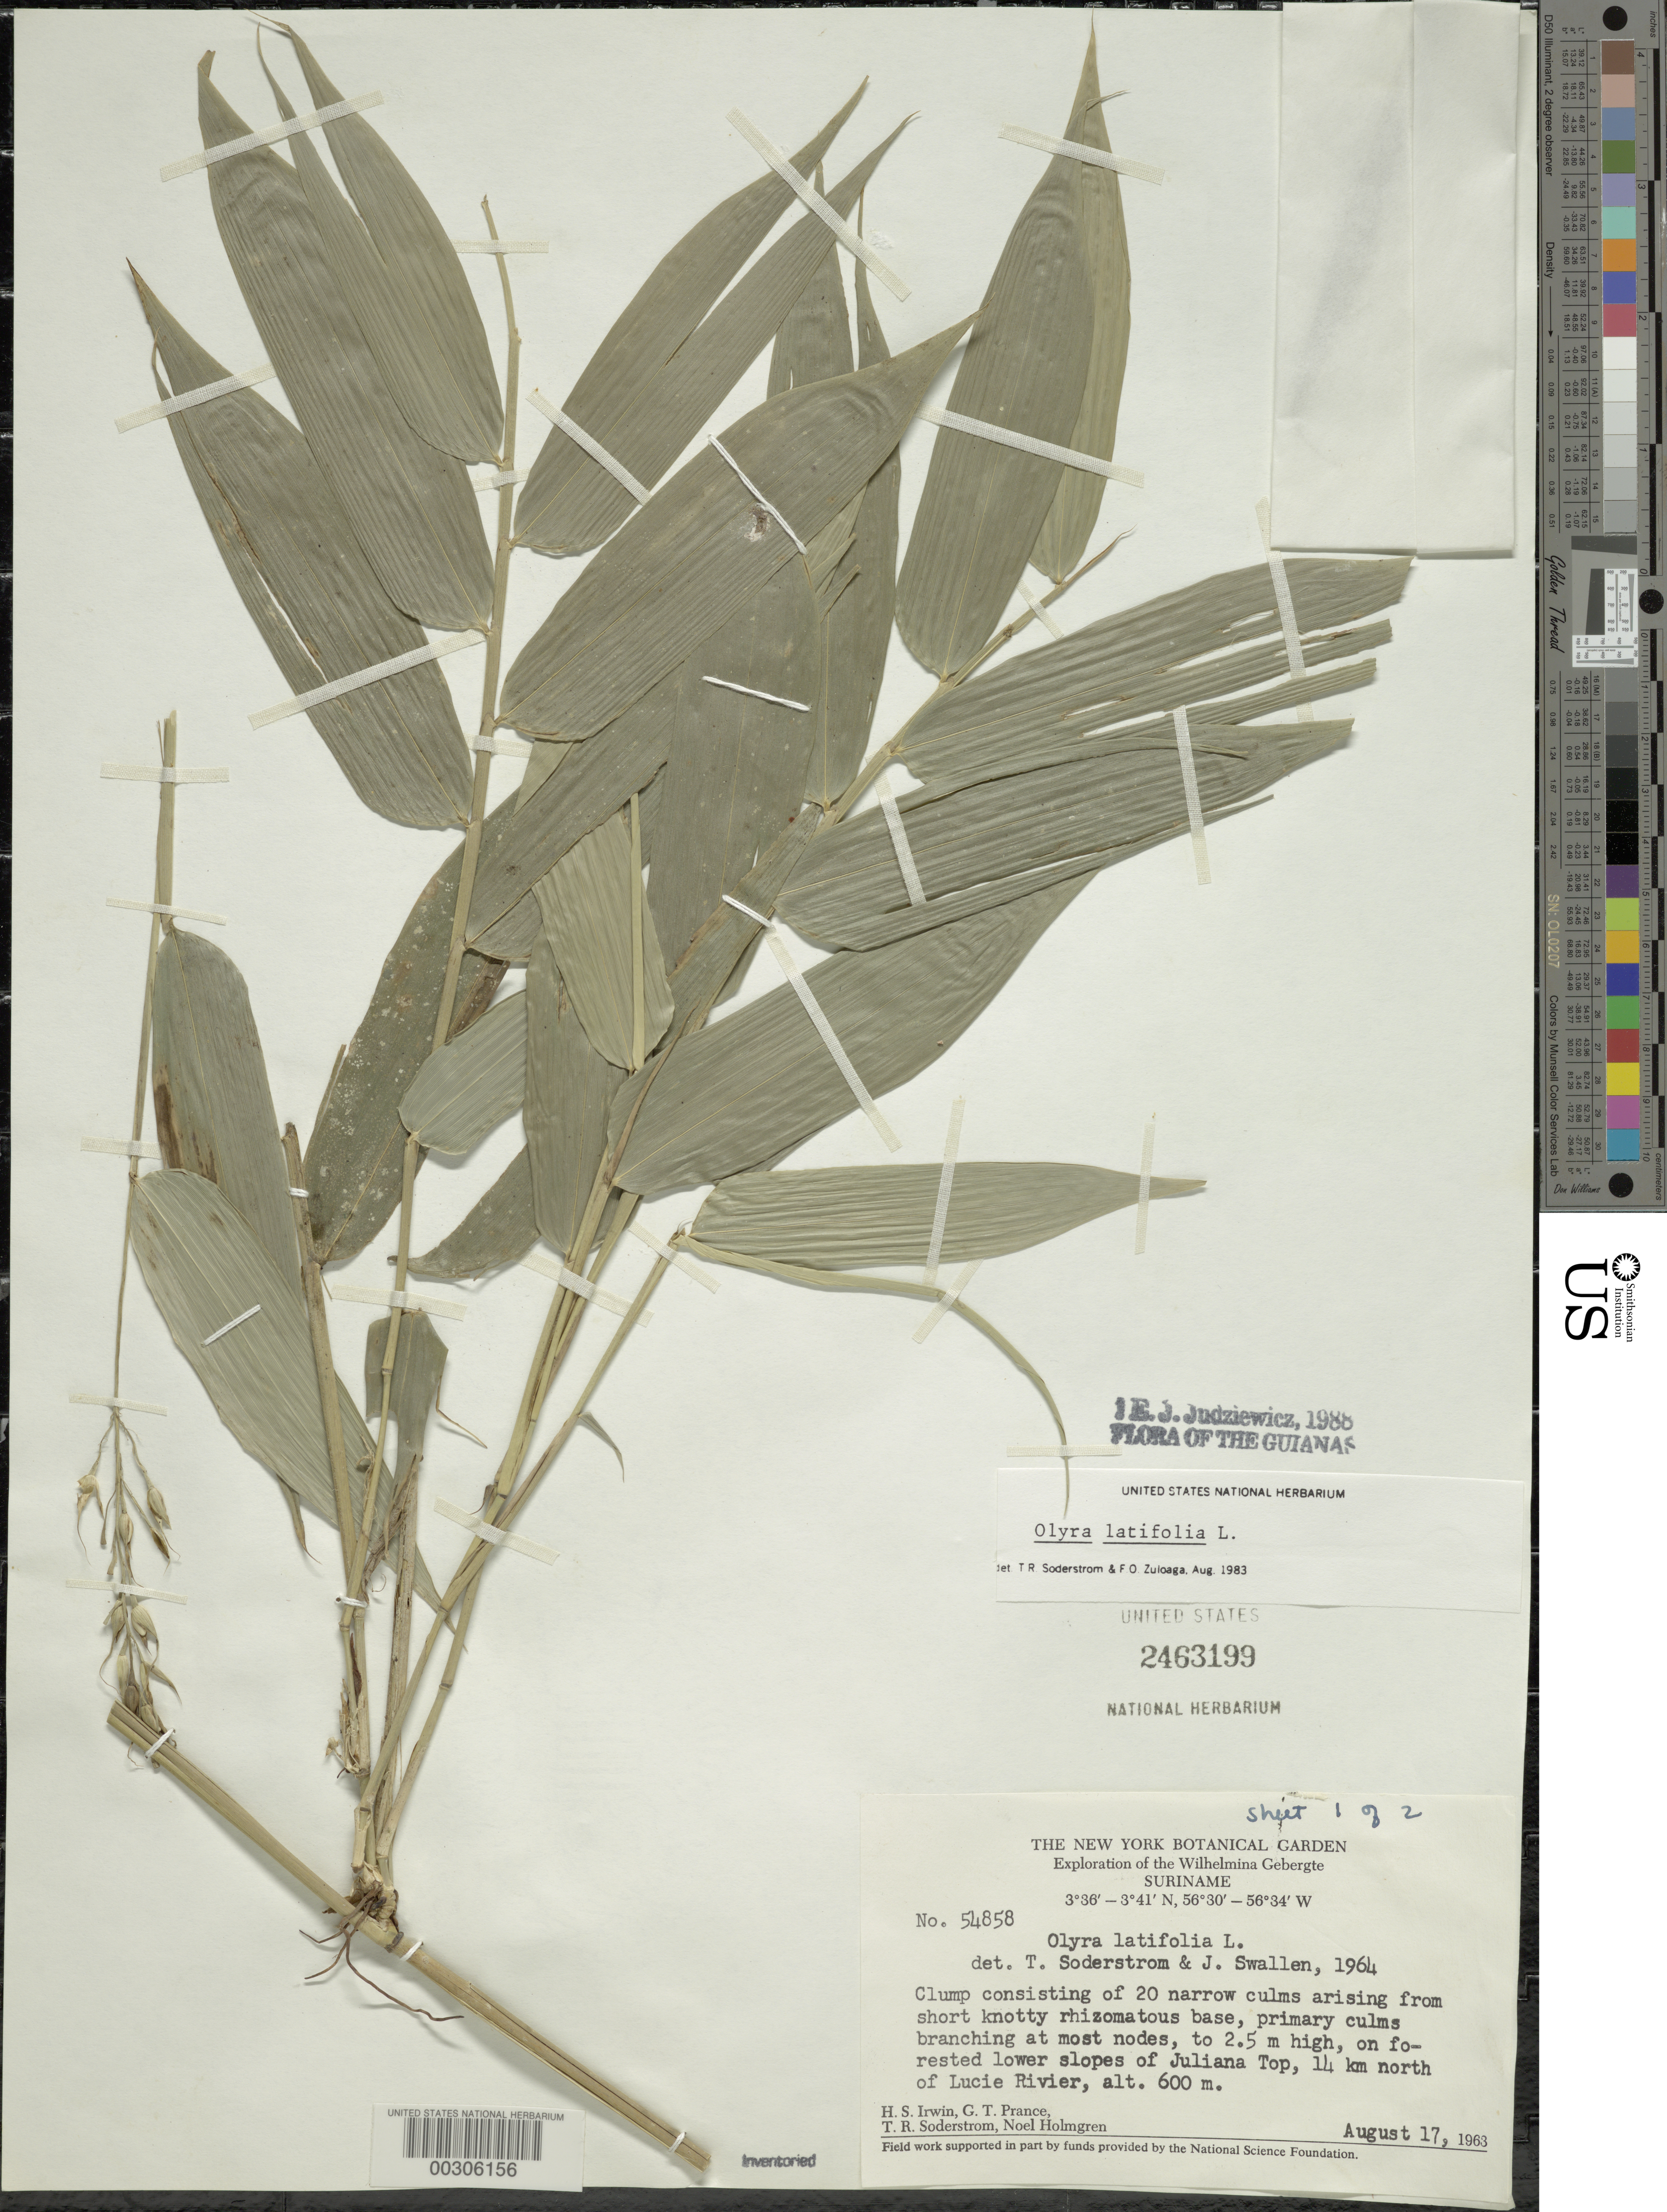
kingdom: Plantae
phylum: Tracheophyta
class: Liliopsida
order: Poales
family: Poaceae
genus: Olyra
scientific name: Olyra latifolia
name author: L.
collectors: H. Irwin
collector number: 54858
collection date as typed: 17 Aug 1963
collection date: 1963-08-17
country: Suriname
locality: Juliana top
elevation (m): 600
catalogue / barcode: US 2463199